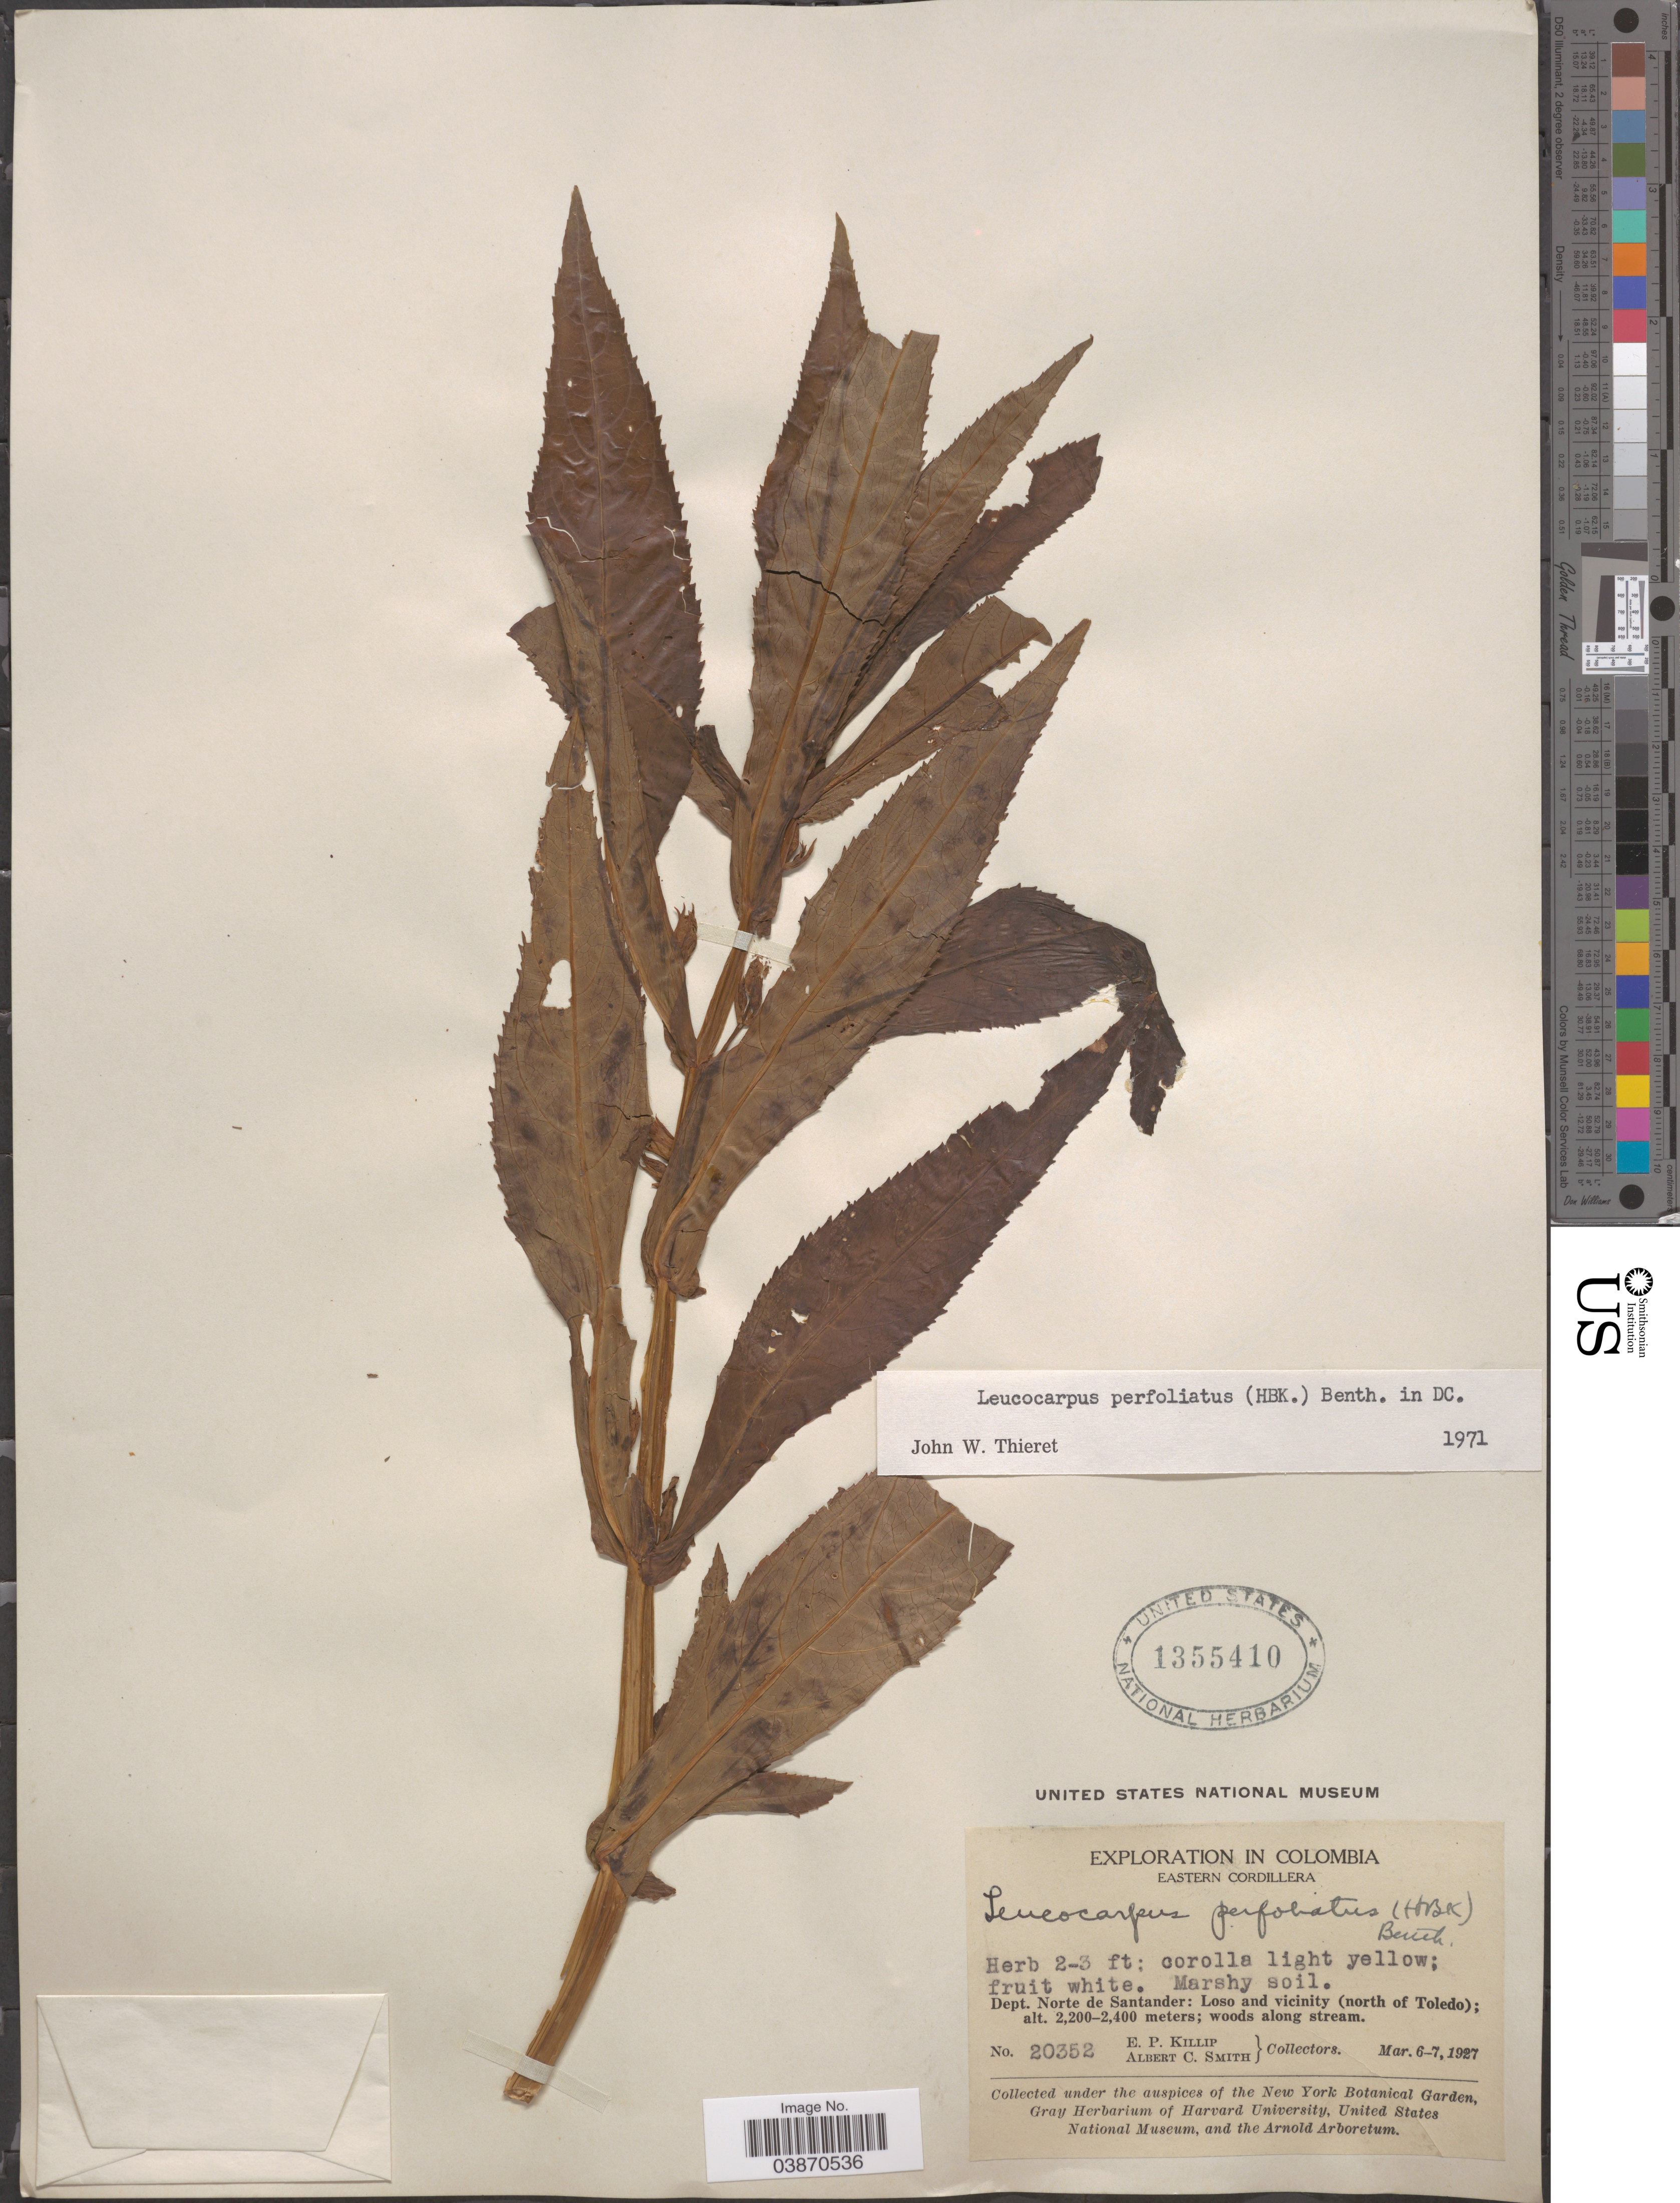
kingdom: Plantae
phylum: Tracheophyta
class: Magnoliopsida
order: Lamiales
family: Phrymaceae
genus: Leucocarpus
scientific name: Leucocarpus perfoliatus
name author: (Kunth) Benth.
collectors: E. P. Killip & A. C. Smith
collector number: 20352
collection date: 1927-03-06/1927-03-07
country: Colombia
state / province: Norte de Santander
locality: Dept. Norte de Santander: Loso and vicinity (north of Toledo).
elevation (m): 2200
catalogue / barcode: US 1355410